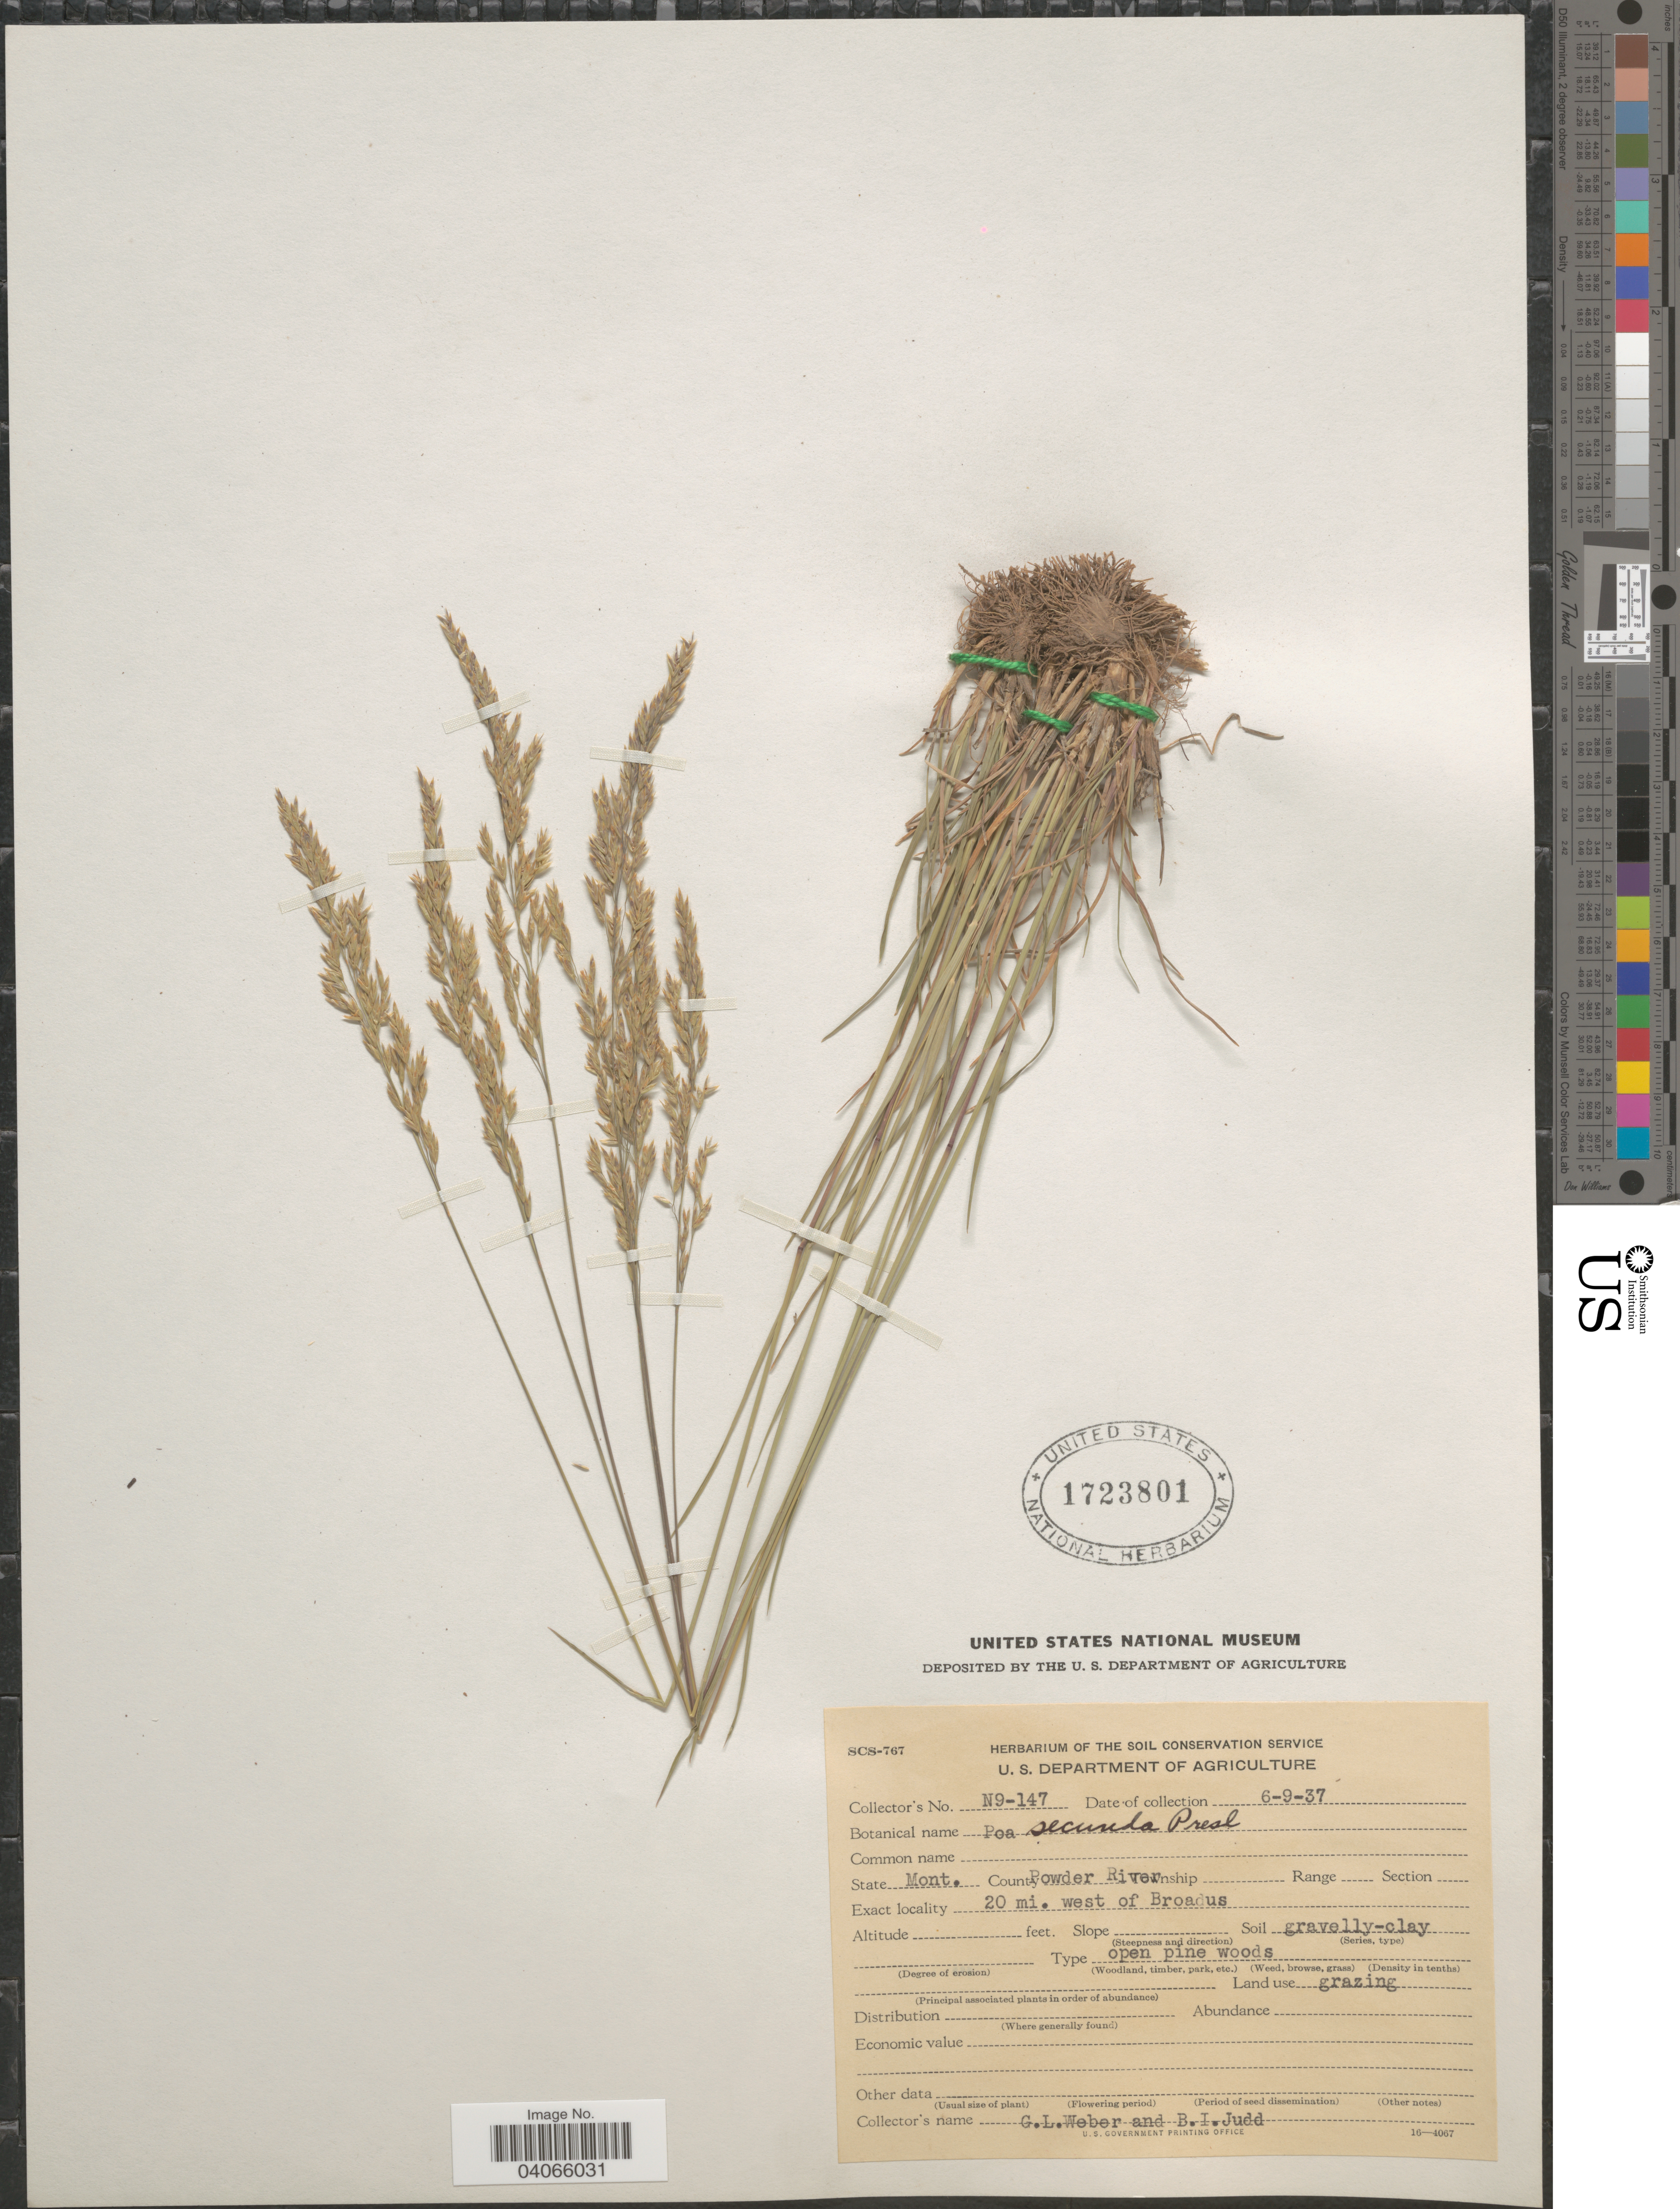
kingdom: Plantae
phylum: Tracheophyta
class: Liliopsida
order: Poales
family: Poaceae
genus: Poa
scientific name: Poa secunda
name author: J. Presl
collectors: G. Weber & B. Judd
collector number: N9-147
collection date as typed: Transcribed d/m/y: 9/6/37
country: United States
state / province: Montana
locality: County Powder River. 20 mi. west of Broadus.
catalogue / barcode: US 1723801